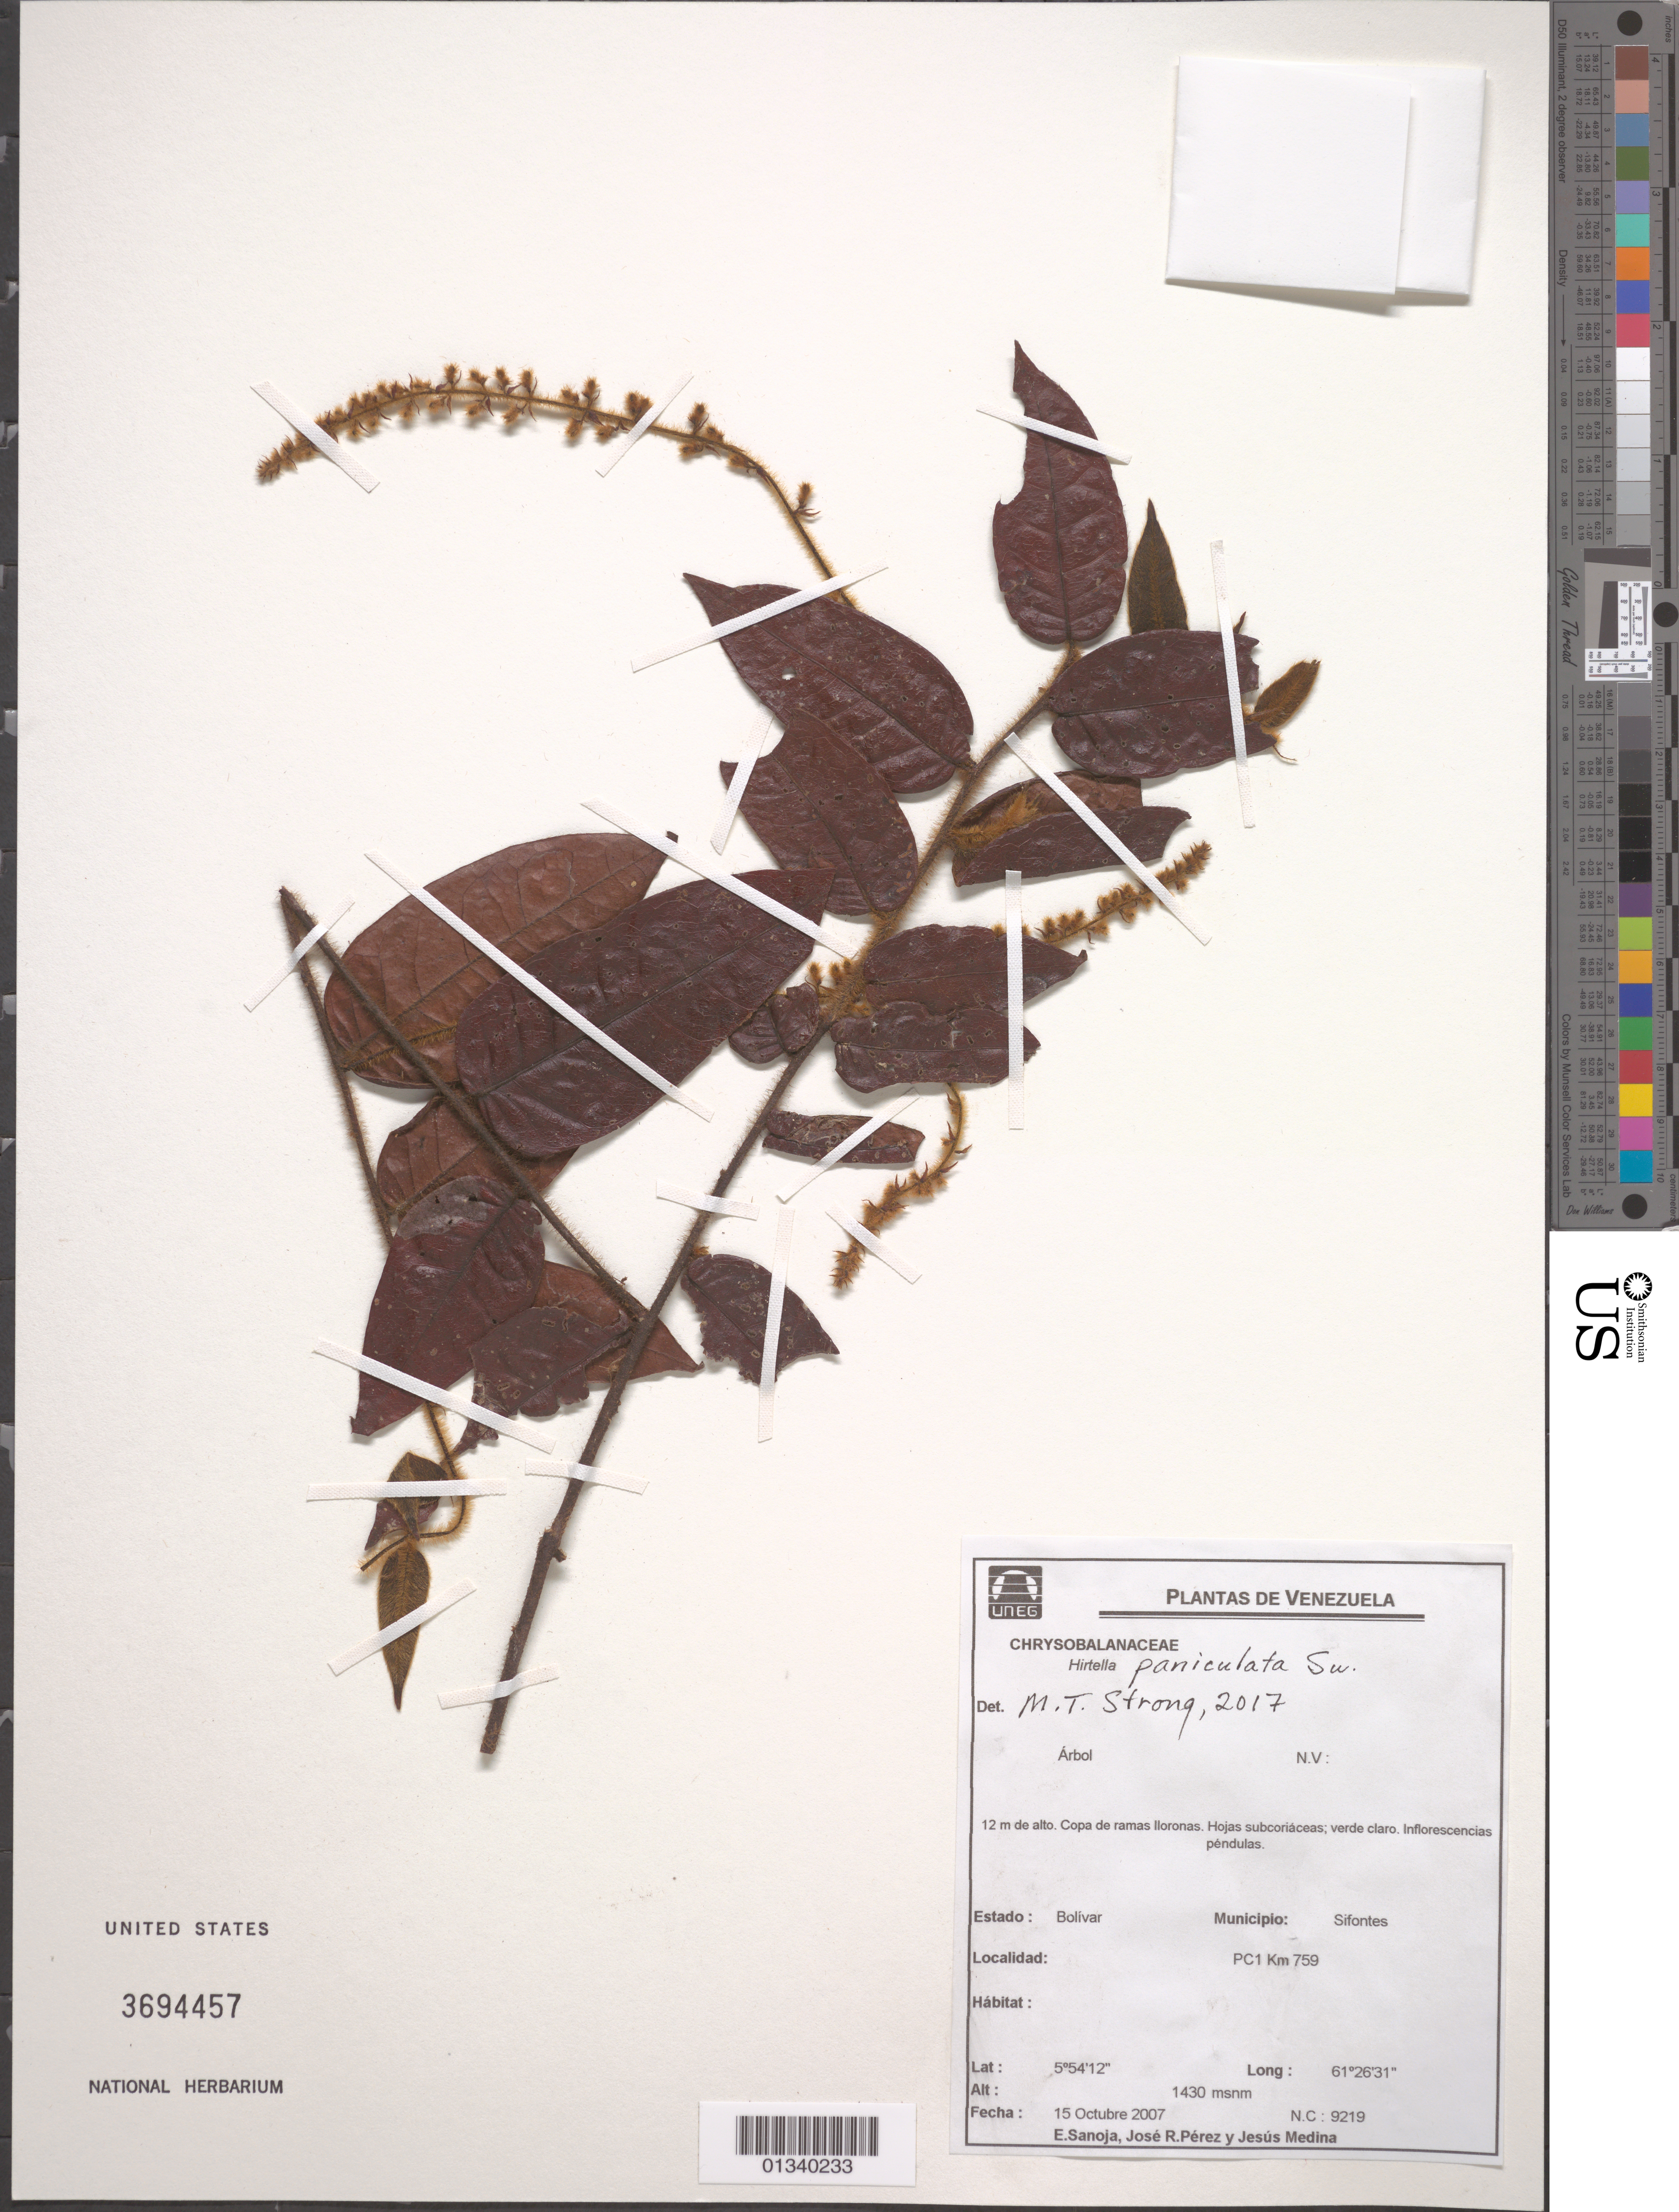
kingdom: Plantae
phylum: Tracheophyta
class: Magnoliopsida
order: Malpighiales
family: Chrysobalanaceae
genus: Hirtella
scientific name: Hirtella paniculata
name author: Sw.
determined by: Strong, M. T., (US), Smithsonian Institution - National Museum of Natural History (UNITED STATES)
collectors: E. Sanoja, J. Pérez, J. Medina & L. Salazar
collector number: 9219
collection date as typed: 15 October 2007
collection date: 2007-10-15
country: Venezuela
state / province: Bolivar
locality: Sifontes; PC1 Km 759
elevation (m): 1430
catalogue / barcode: US 3694457